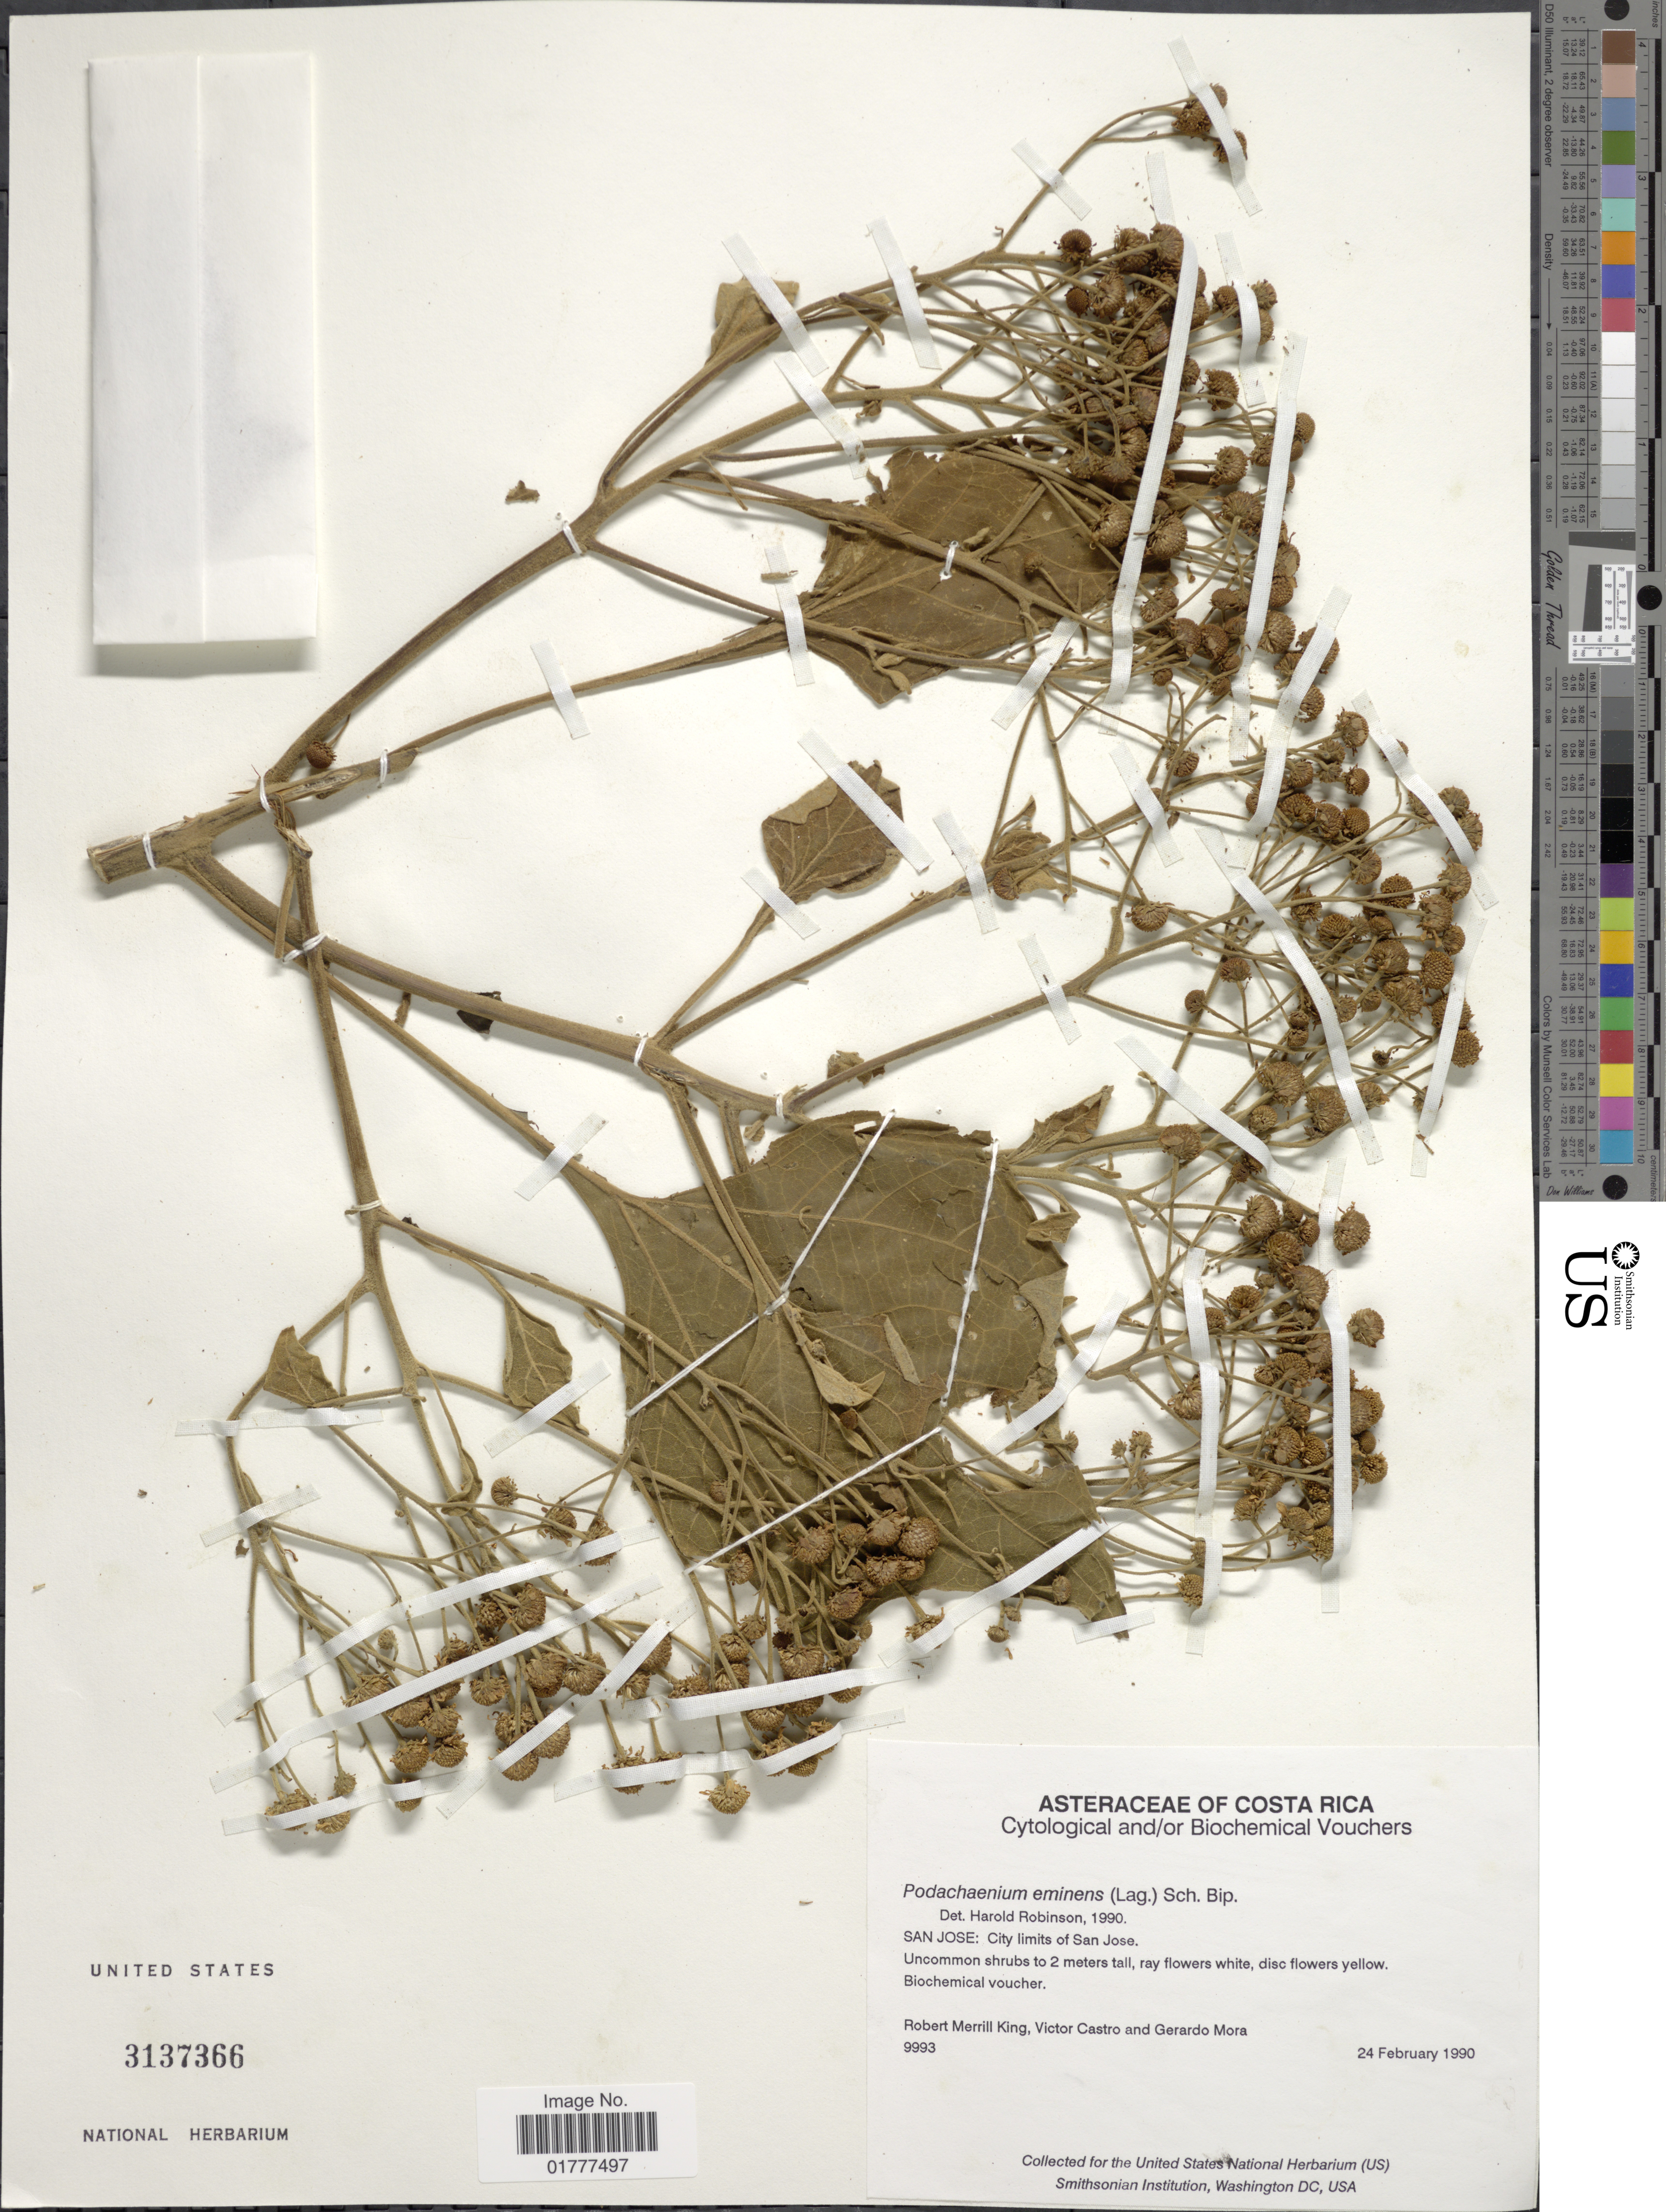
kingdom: Plantae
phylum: Tracheophyta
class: Magnoliopsida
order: Asterales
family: Asteraceae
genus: Podachaenium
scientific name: Podachaenium eminens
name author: (Lag.) Sch. Bip. ex Sch. Bip.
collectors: R. M. King, V. Castro & G. Mora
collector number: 9993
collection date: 1990-02-24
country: Costa Rica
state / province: San José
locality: San Jose: City Limits of San Jose.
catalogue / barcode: US 3137366